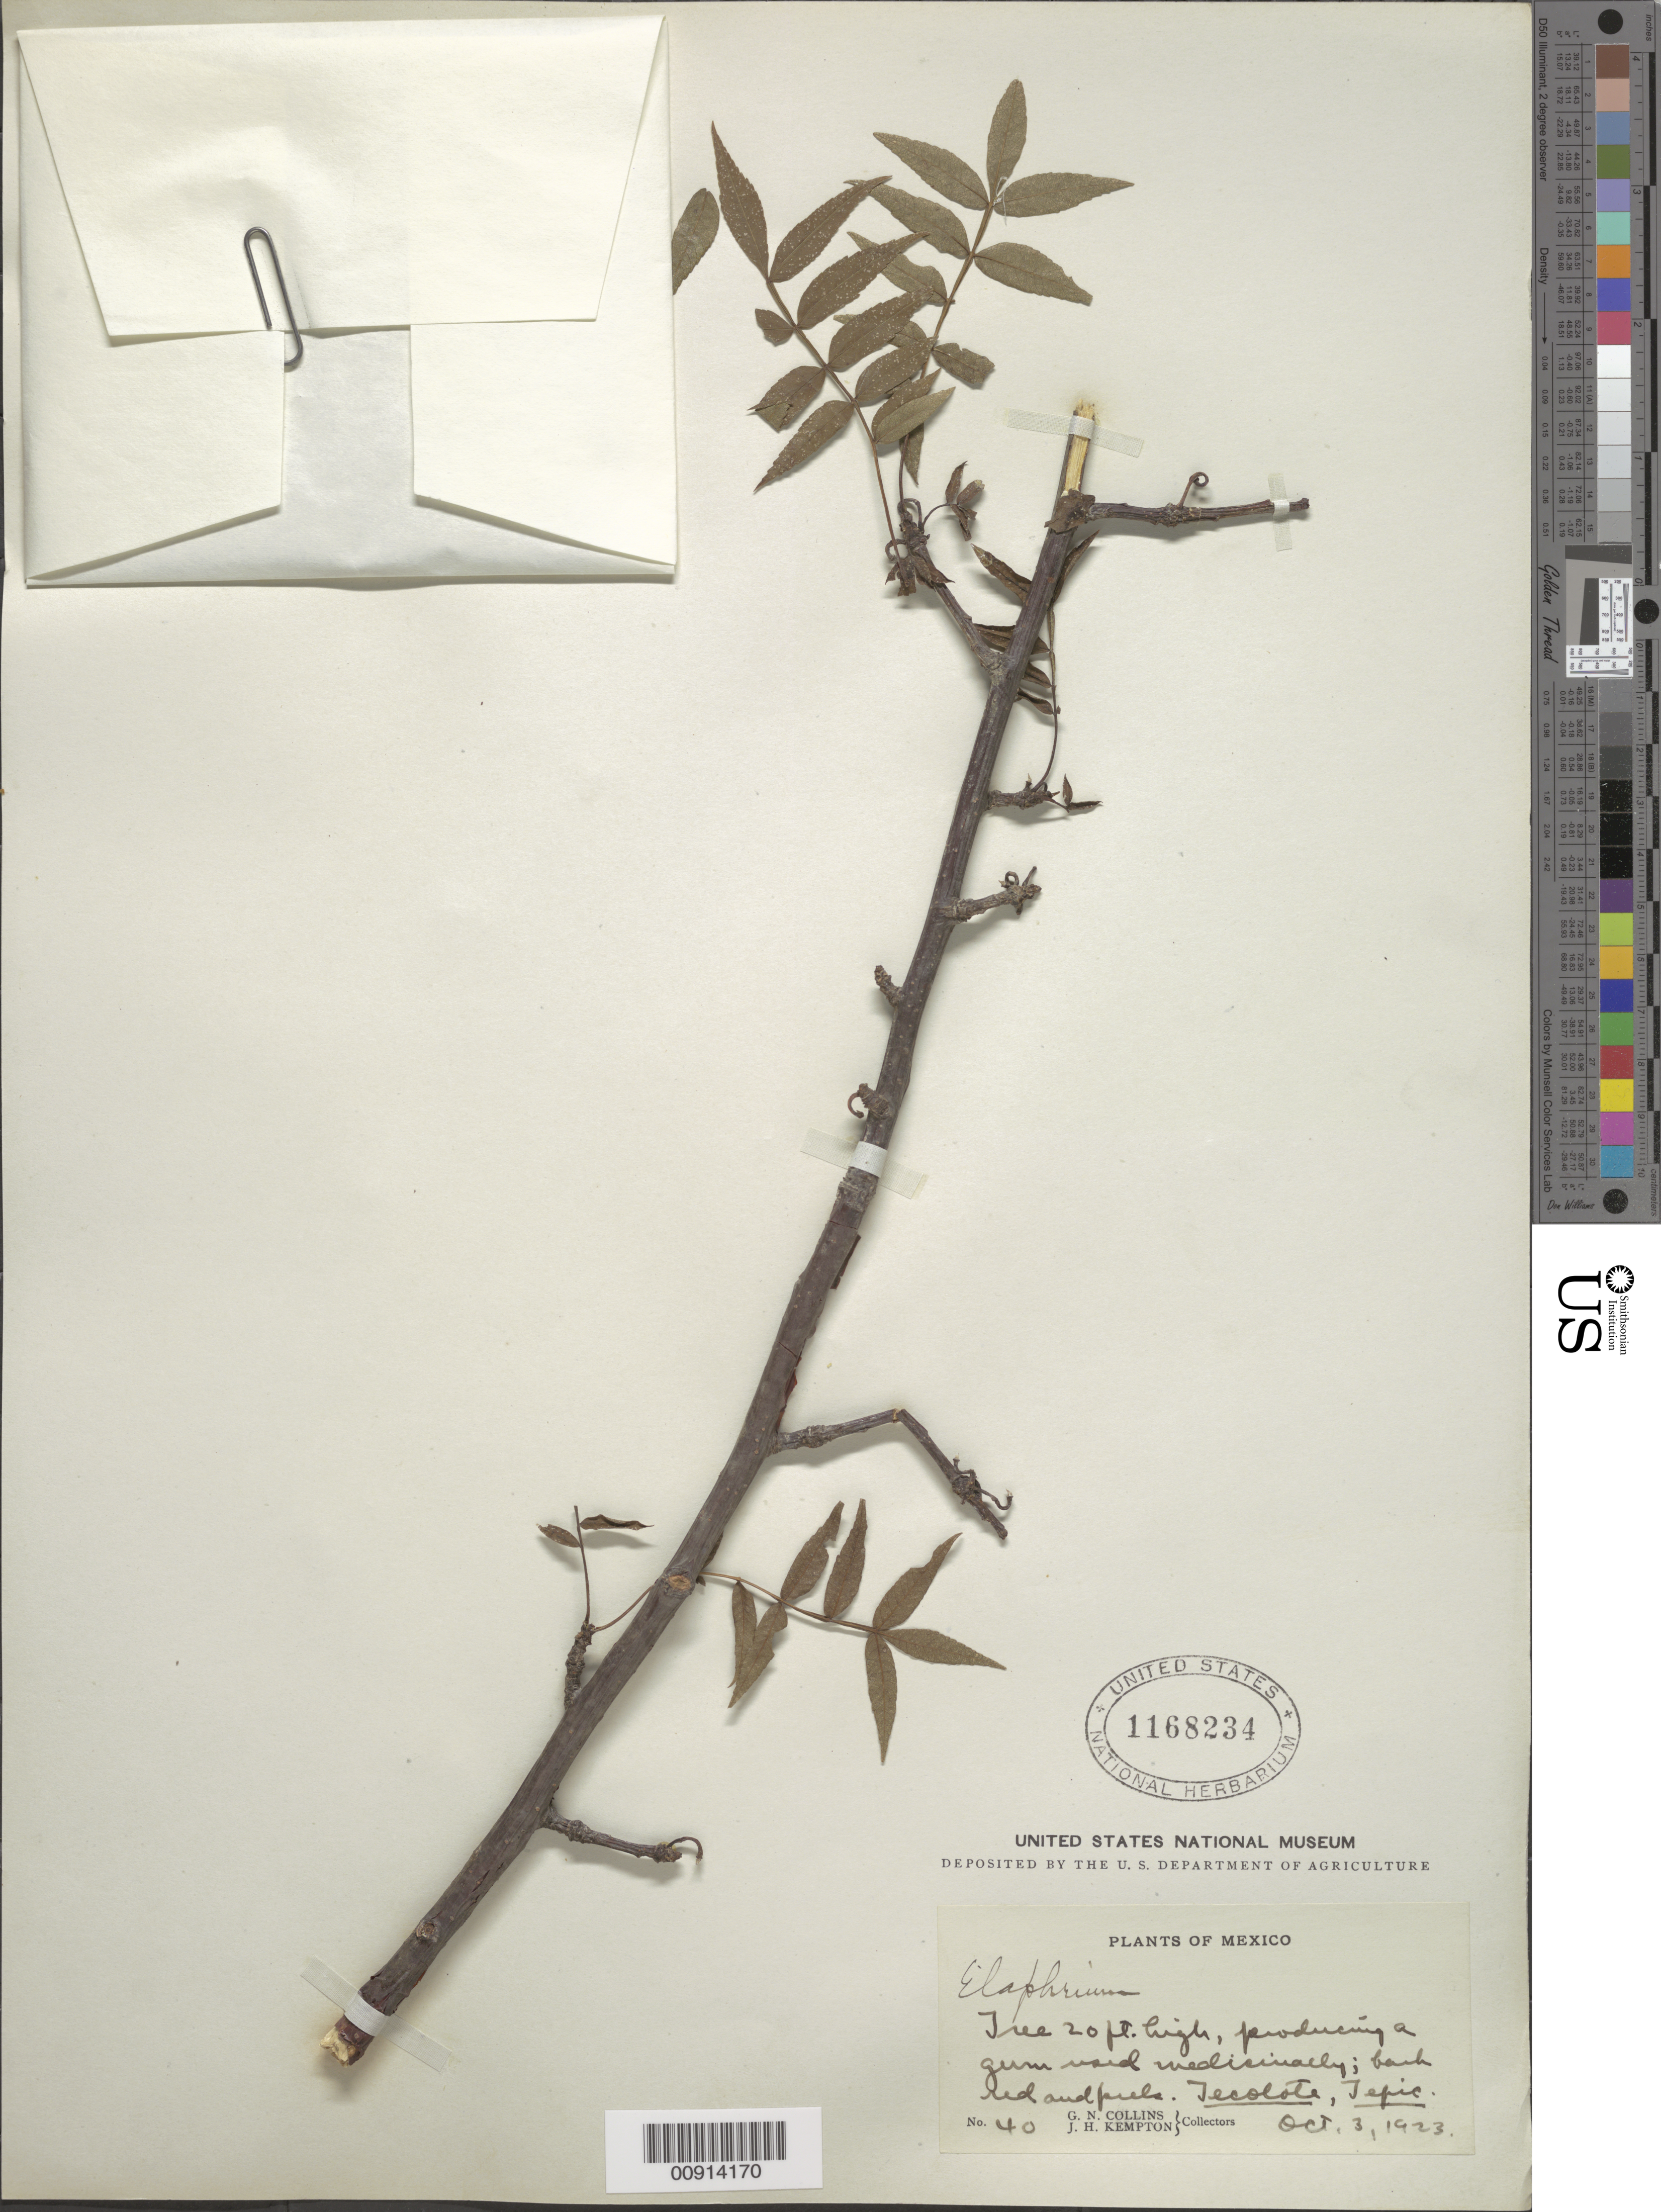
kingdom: Plantae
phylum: Tracheophyta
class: Magnoliopsida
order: Sapindales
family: Burseraceae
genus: Bursera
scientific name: Bursera sp.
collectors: G. N. Collins & J. H. Kempton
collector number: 40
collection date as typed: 03 Oct 1923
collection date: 1923-10-03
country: Mexico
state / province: Nayarit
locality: Tecolote, Tepic.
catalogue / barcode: US 1168234